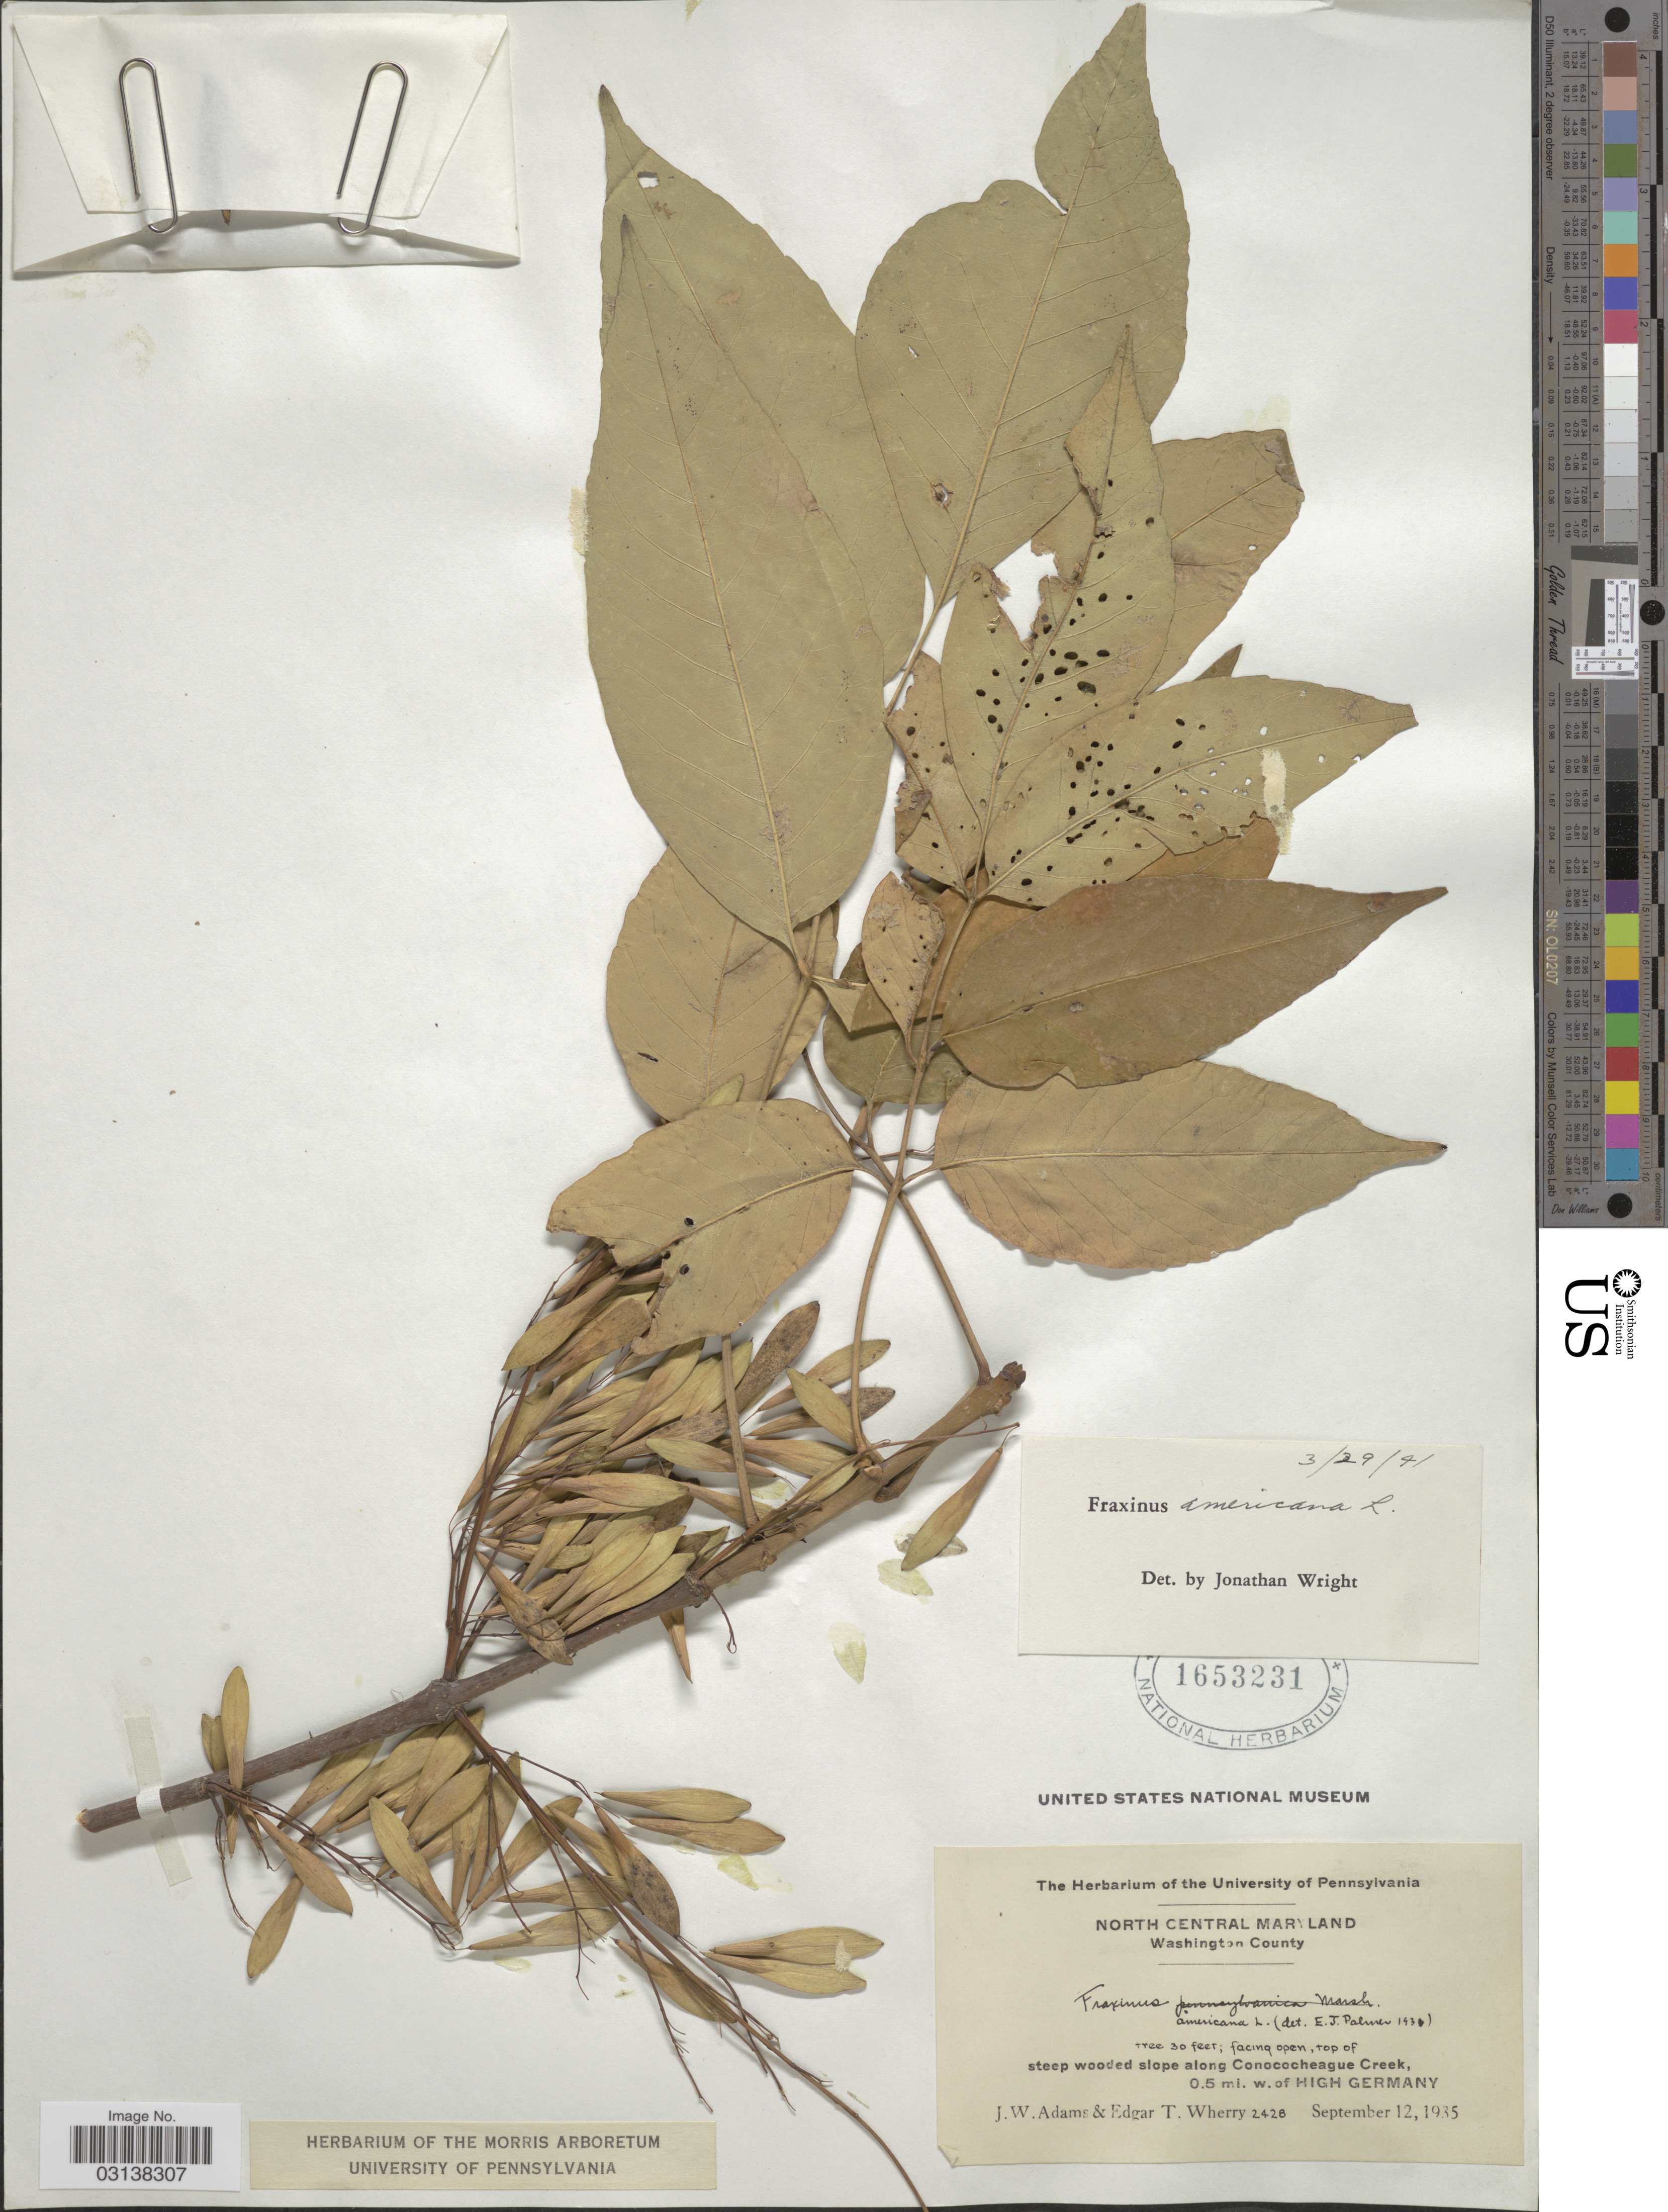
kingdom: Plantae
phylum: Tracheophyta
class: Magnoliopsida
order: Lamiales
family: Oleaceae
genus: Fraxinus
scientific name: Fraxinus americana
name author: L.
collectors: J. Adams & E. T. Wherry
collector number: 2428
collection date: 1935-09-12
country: United States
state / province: Maryland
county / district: Washngton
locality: North Central Maryland. Washington County. Steep wooded slope along Conococheague Creek, 0.5 mi. w. of High Germany.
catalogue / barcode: US 1653231